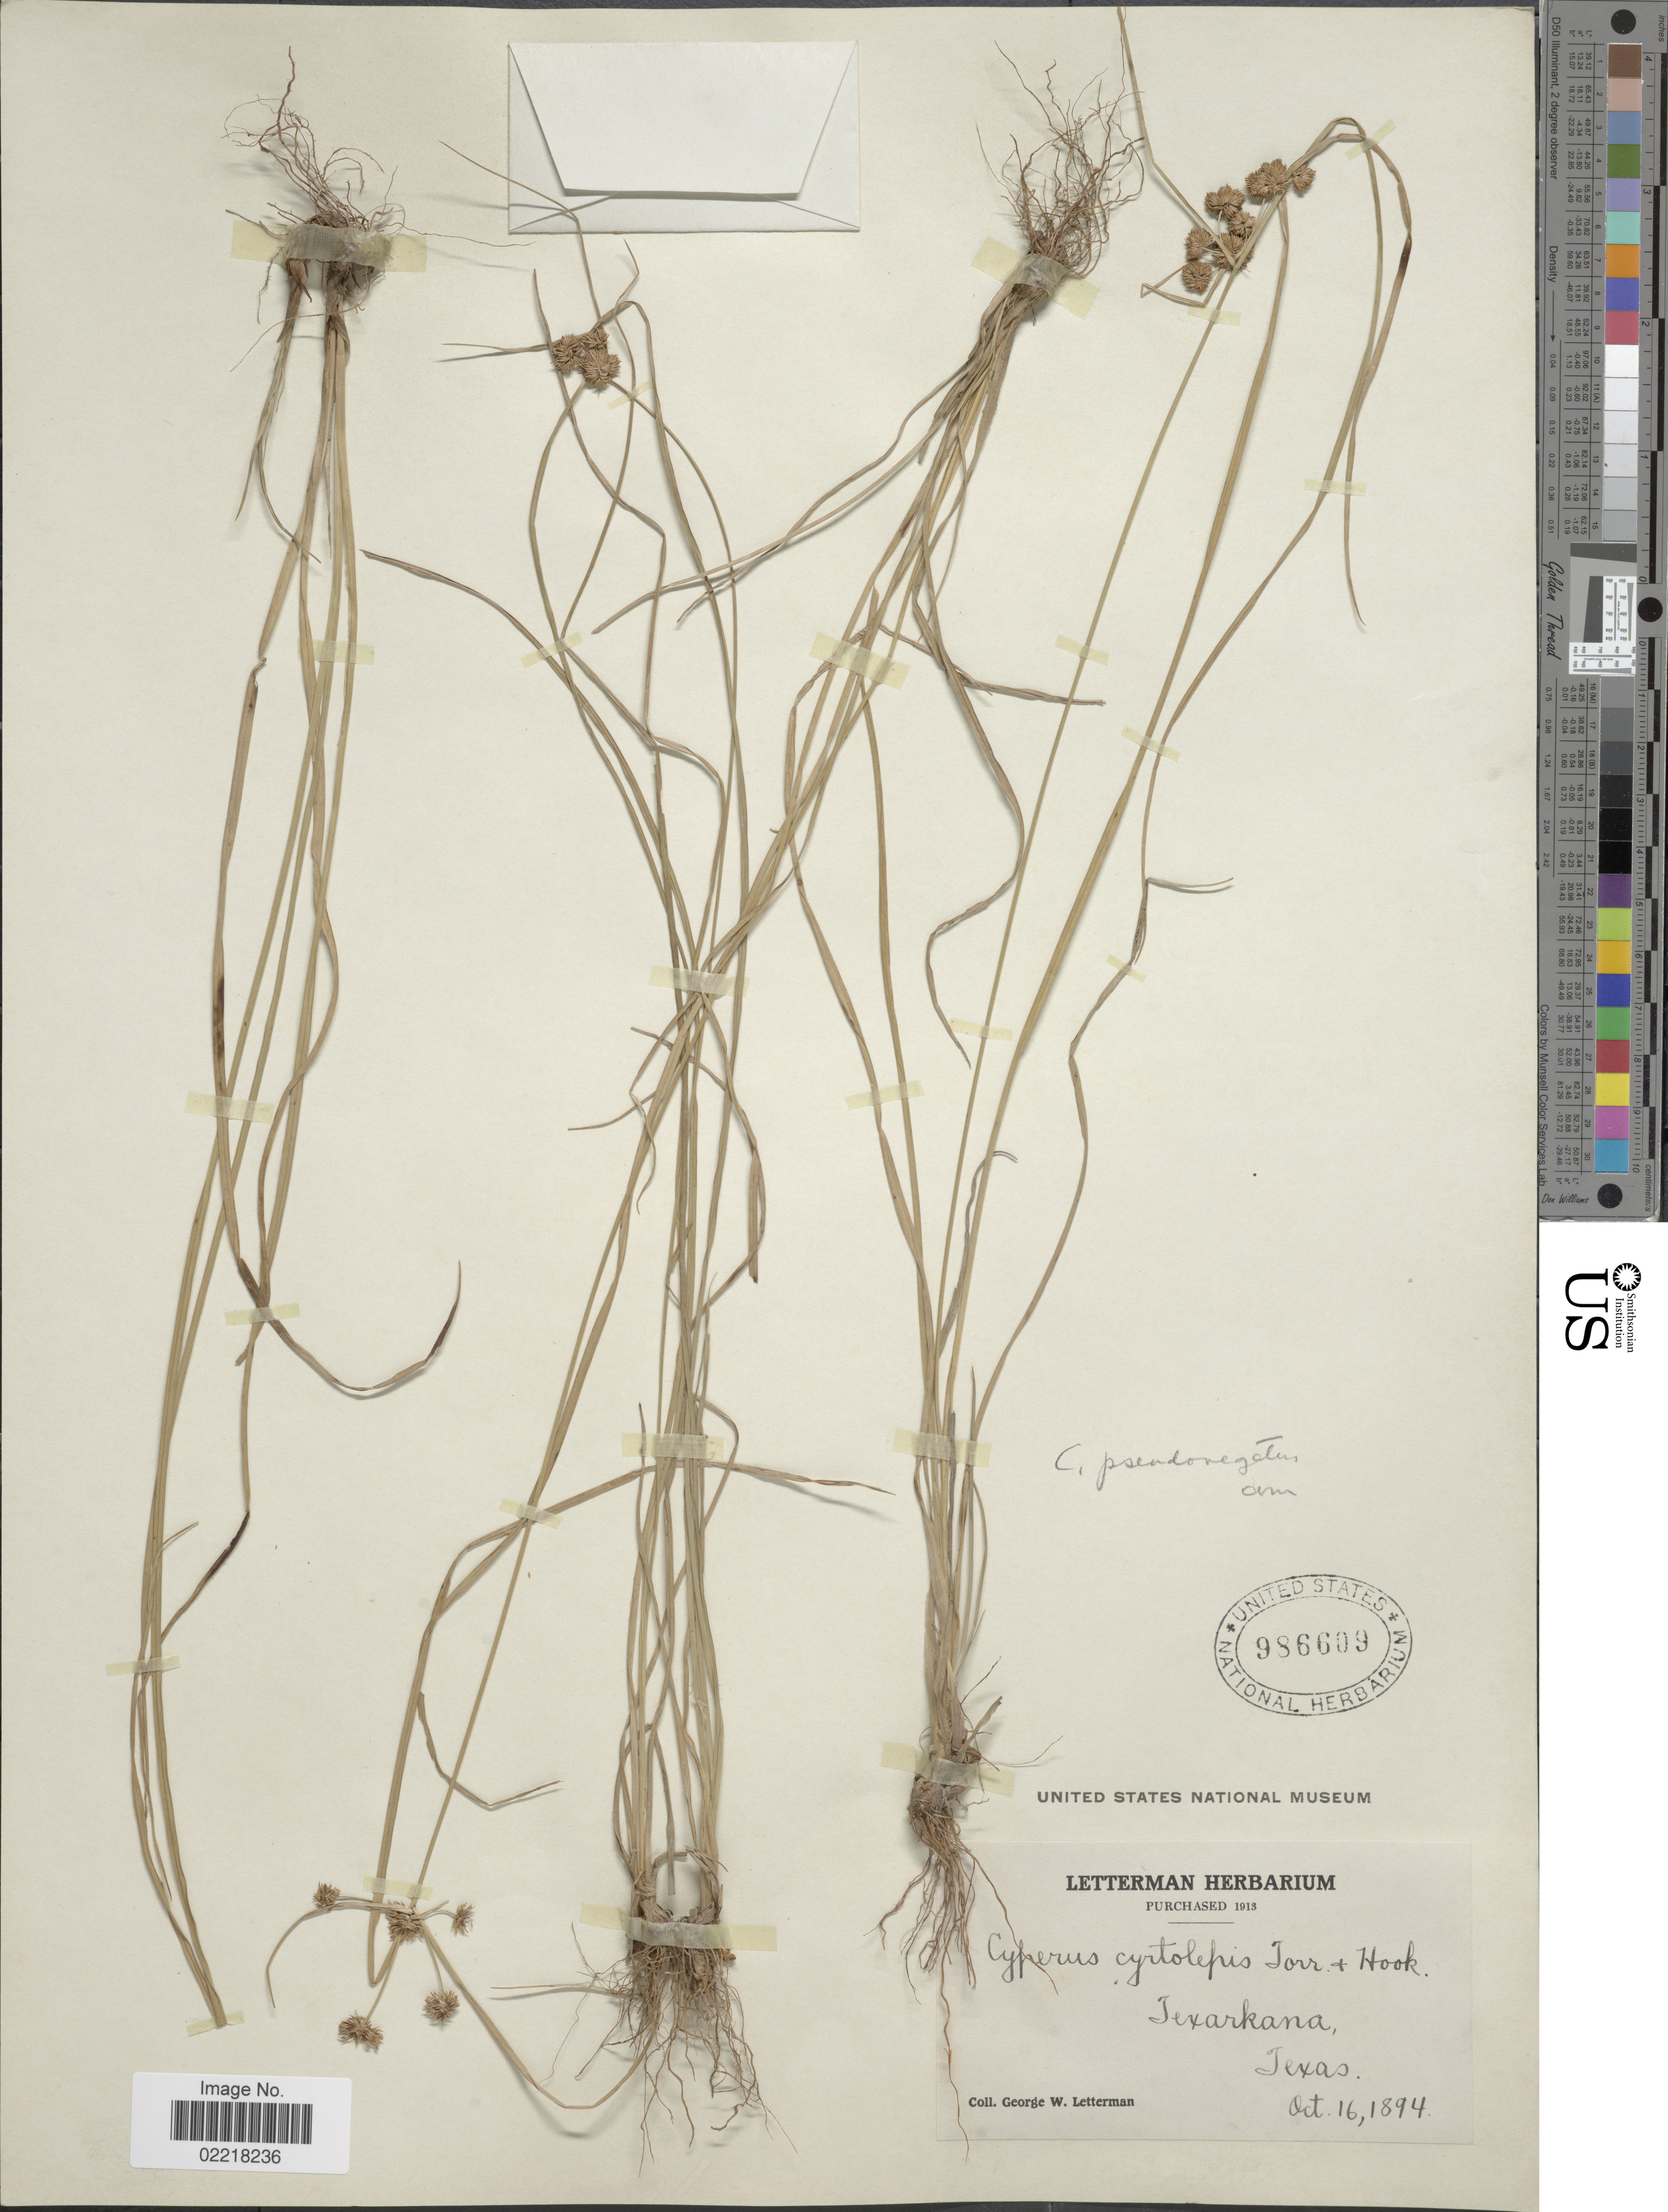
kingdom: Plantae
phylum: Tracheophyta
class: Liliopsida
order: Poales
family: Cyperaceae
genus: Cyperus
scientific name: Cyperus pseudovegetus Steud.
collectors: G. W. Letterman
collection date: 1894-10-16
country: United States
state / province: Texas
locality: Texarkana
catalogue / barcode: US 986609